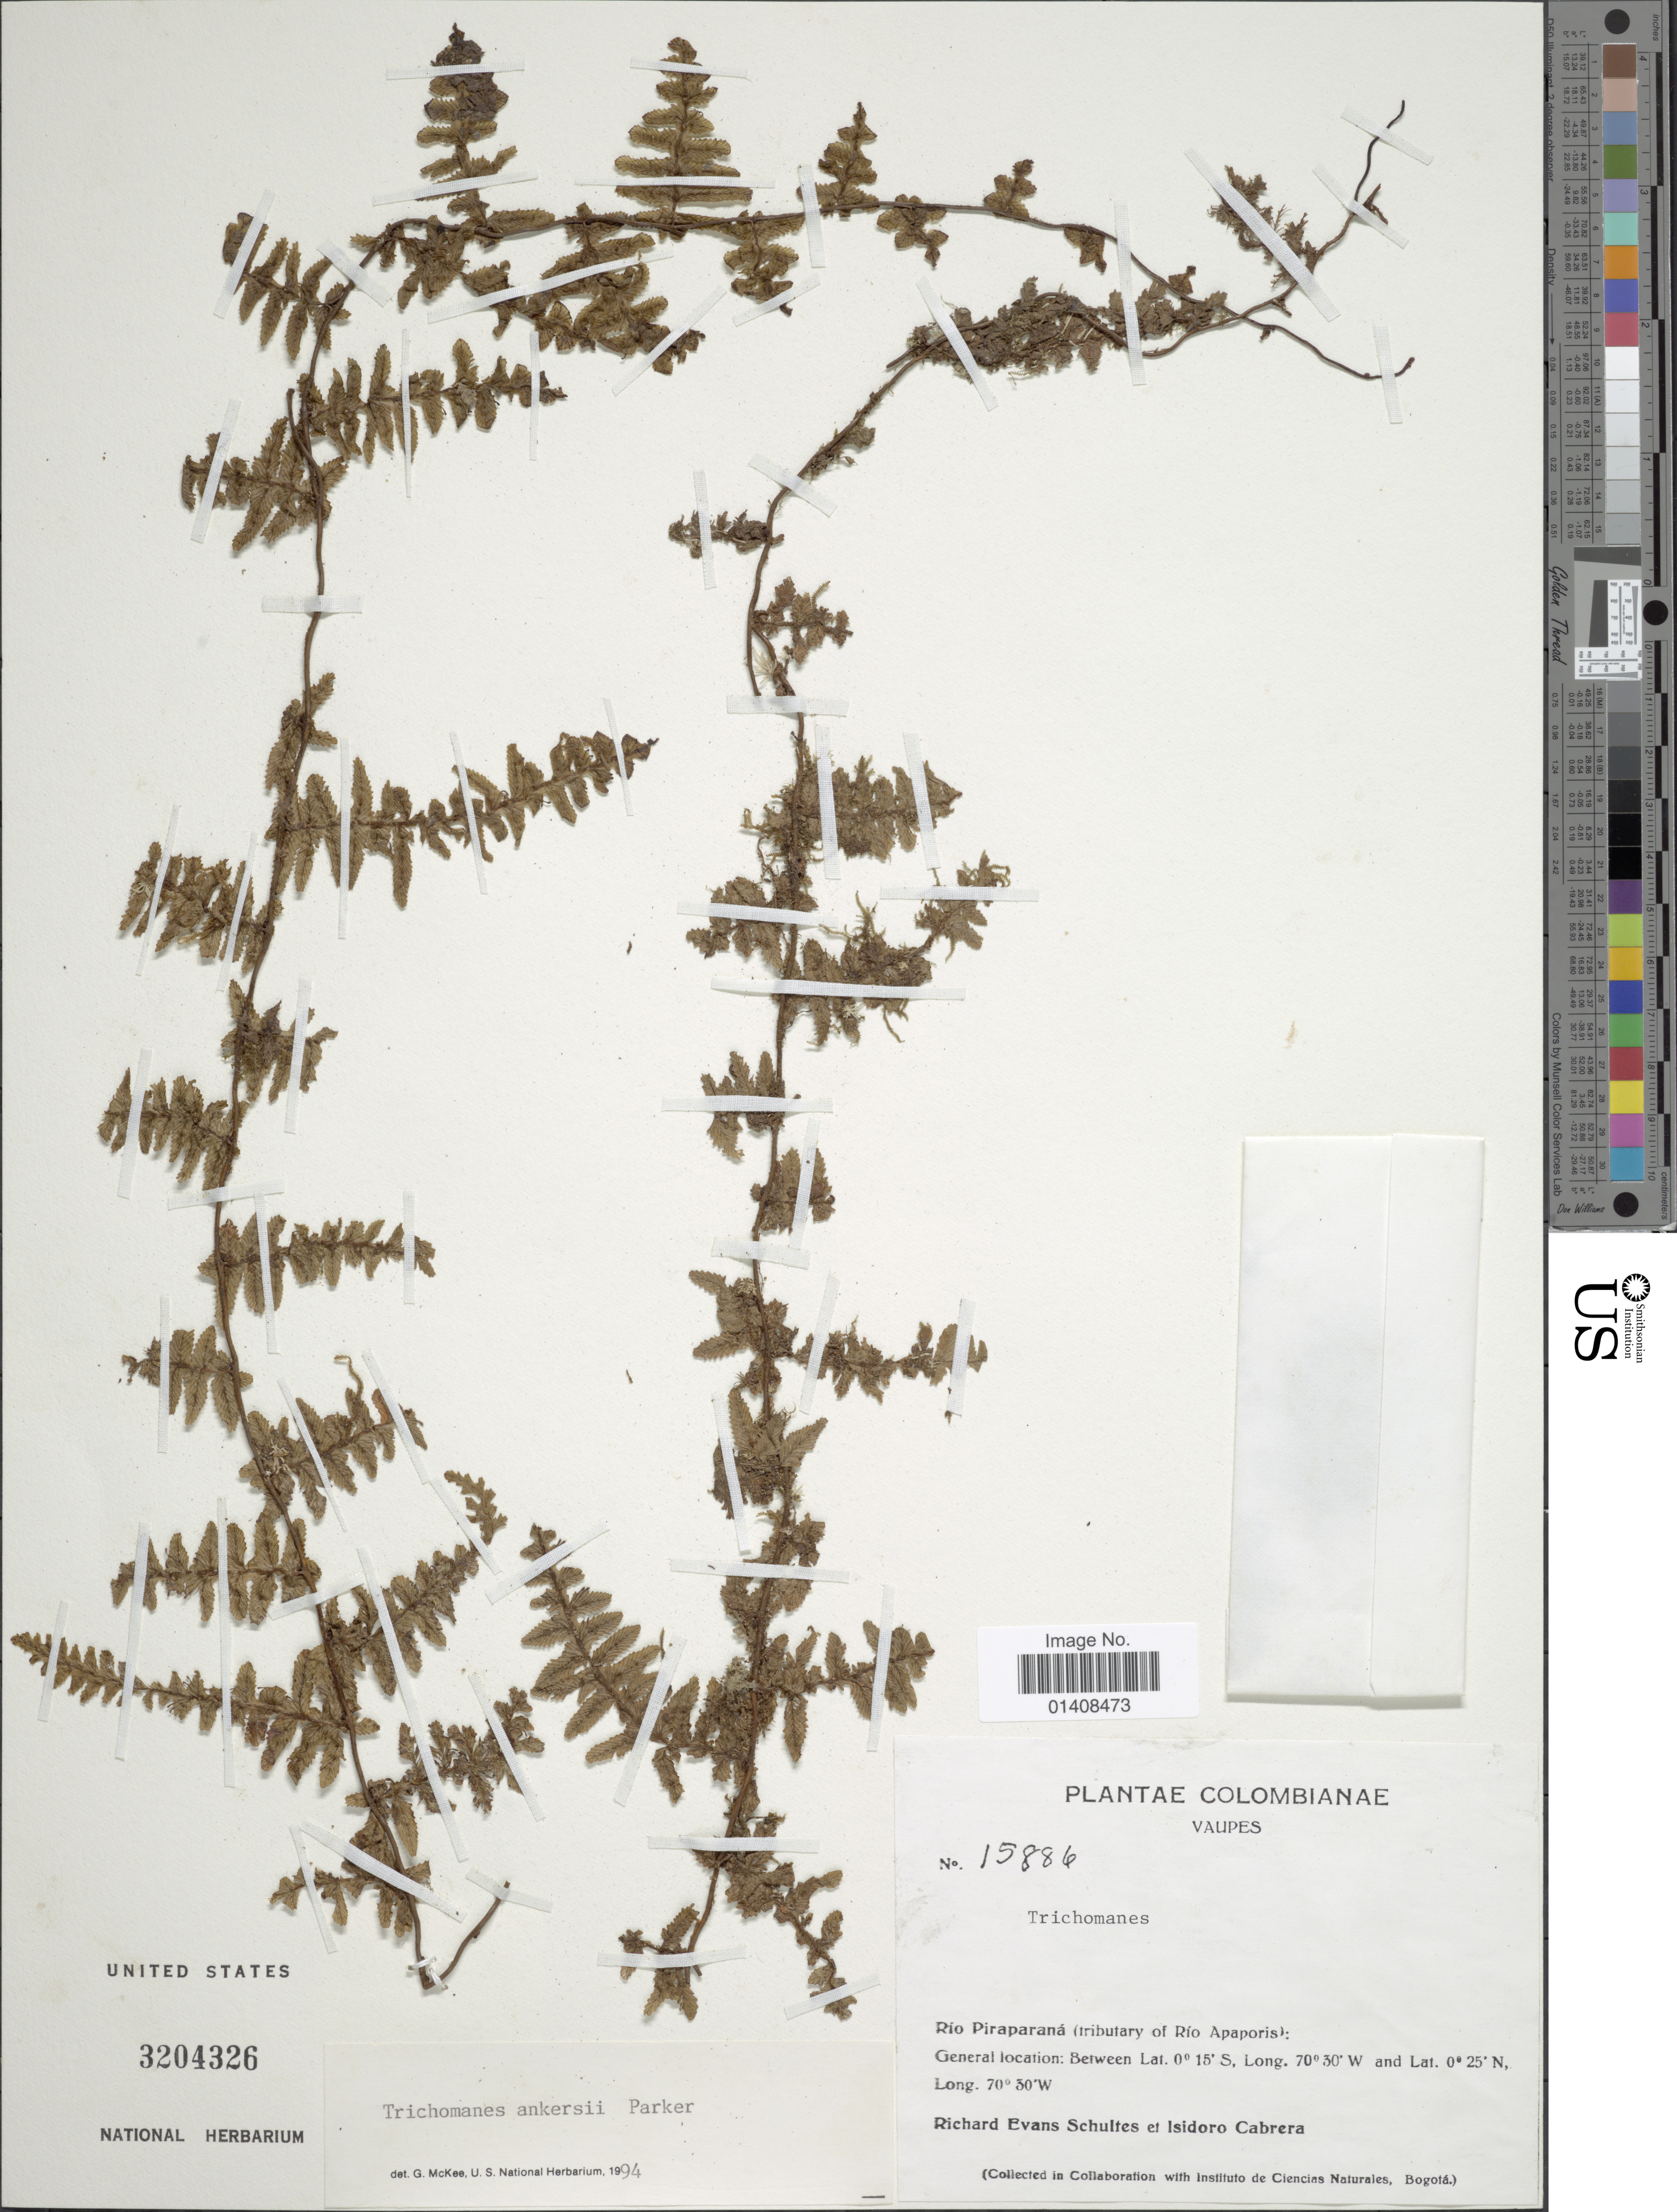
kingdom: Plantae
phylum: Tracheophyta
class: Polypodiopsida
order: Hymenophyllales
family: Hymenophyllaceae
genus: Trichomanes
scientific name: Trichomanes ankersii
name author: C. Parker ex Hook. & Grev.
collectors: R. E. Schultes & I. Cabrera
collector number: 15886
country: Colombia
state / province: Vaupés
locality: Rio Piraparana tributary of Rio Apaporis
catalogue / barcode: US 3204326